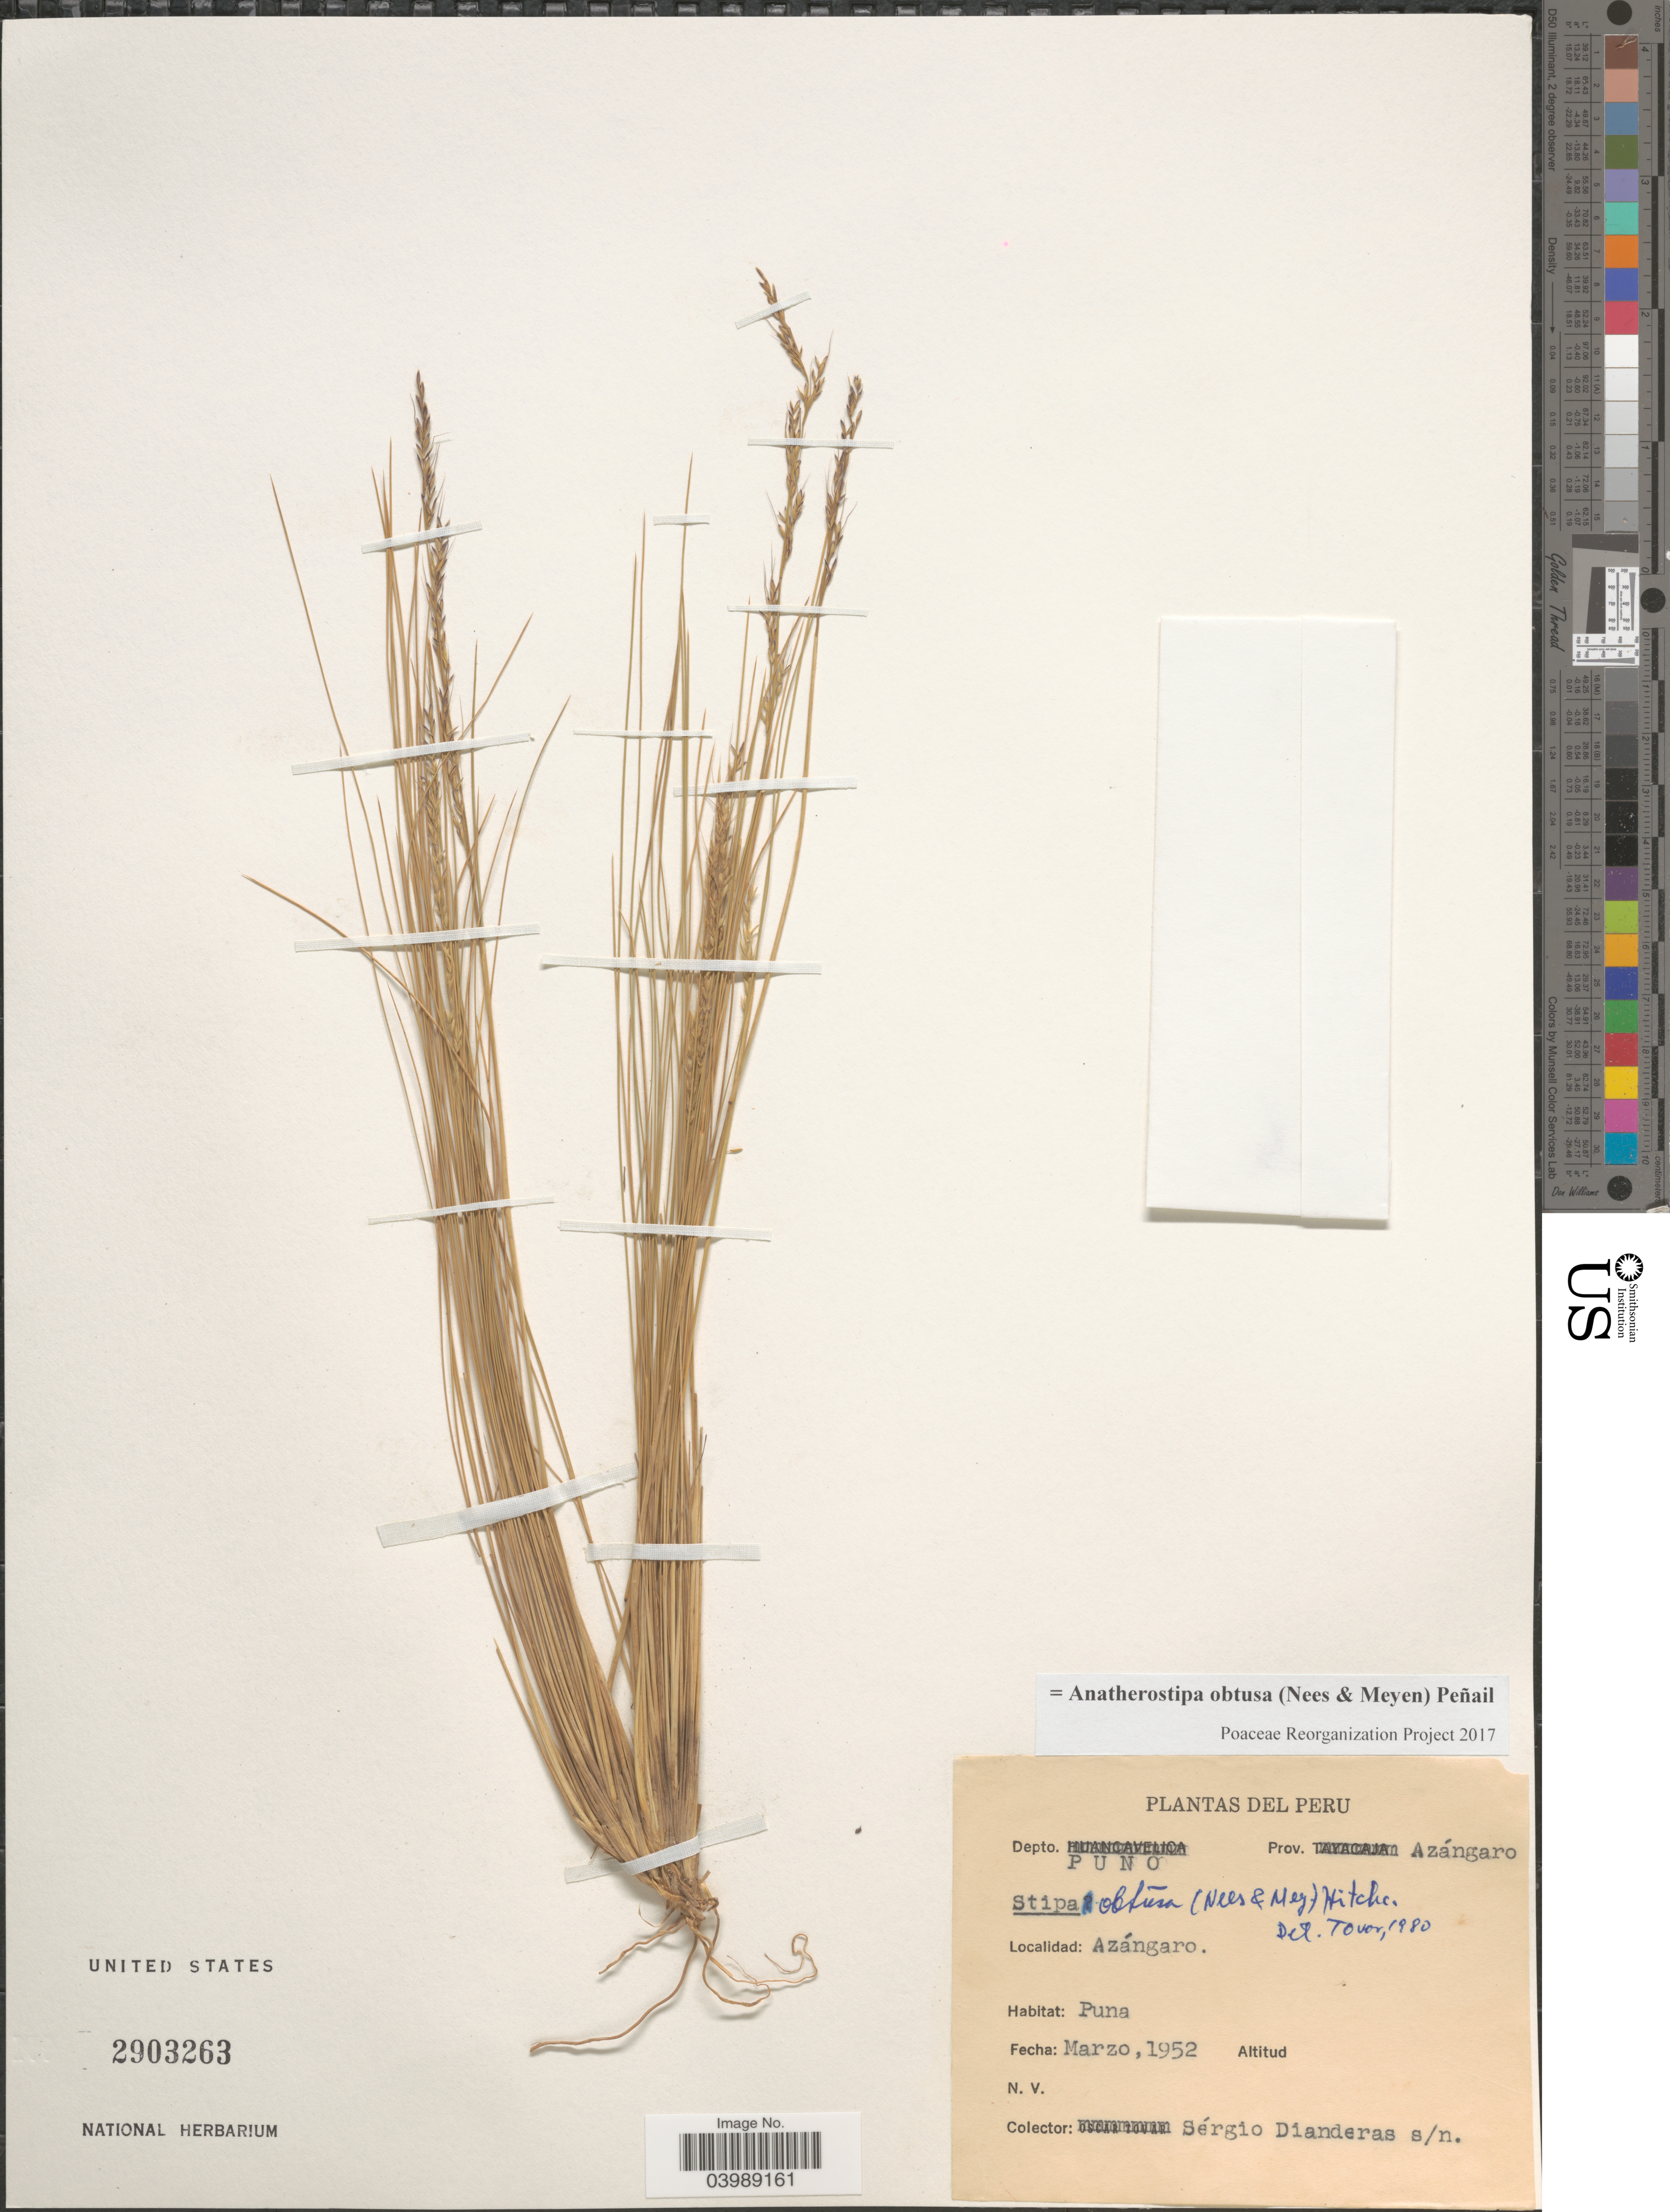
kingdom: Plantae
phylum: Tracheophyta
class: Liliopsida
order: Poales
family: Poaceae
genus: Anatherostipa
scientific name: Anatherostipa obtusa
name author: (Nees & Meyen) Peñailillo B.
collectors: S. Dianderas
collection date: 1952-03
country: Peru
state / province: Puno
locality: Depto. Puno. Prov. Azángaro. Azángaro.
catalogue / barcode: US 2903263